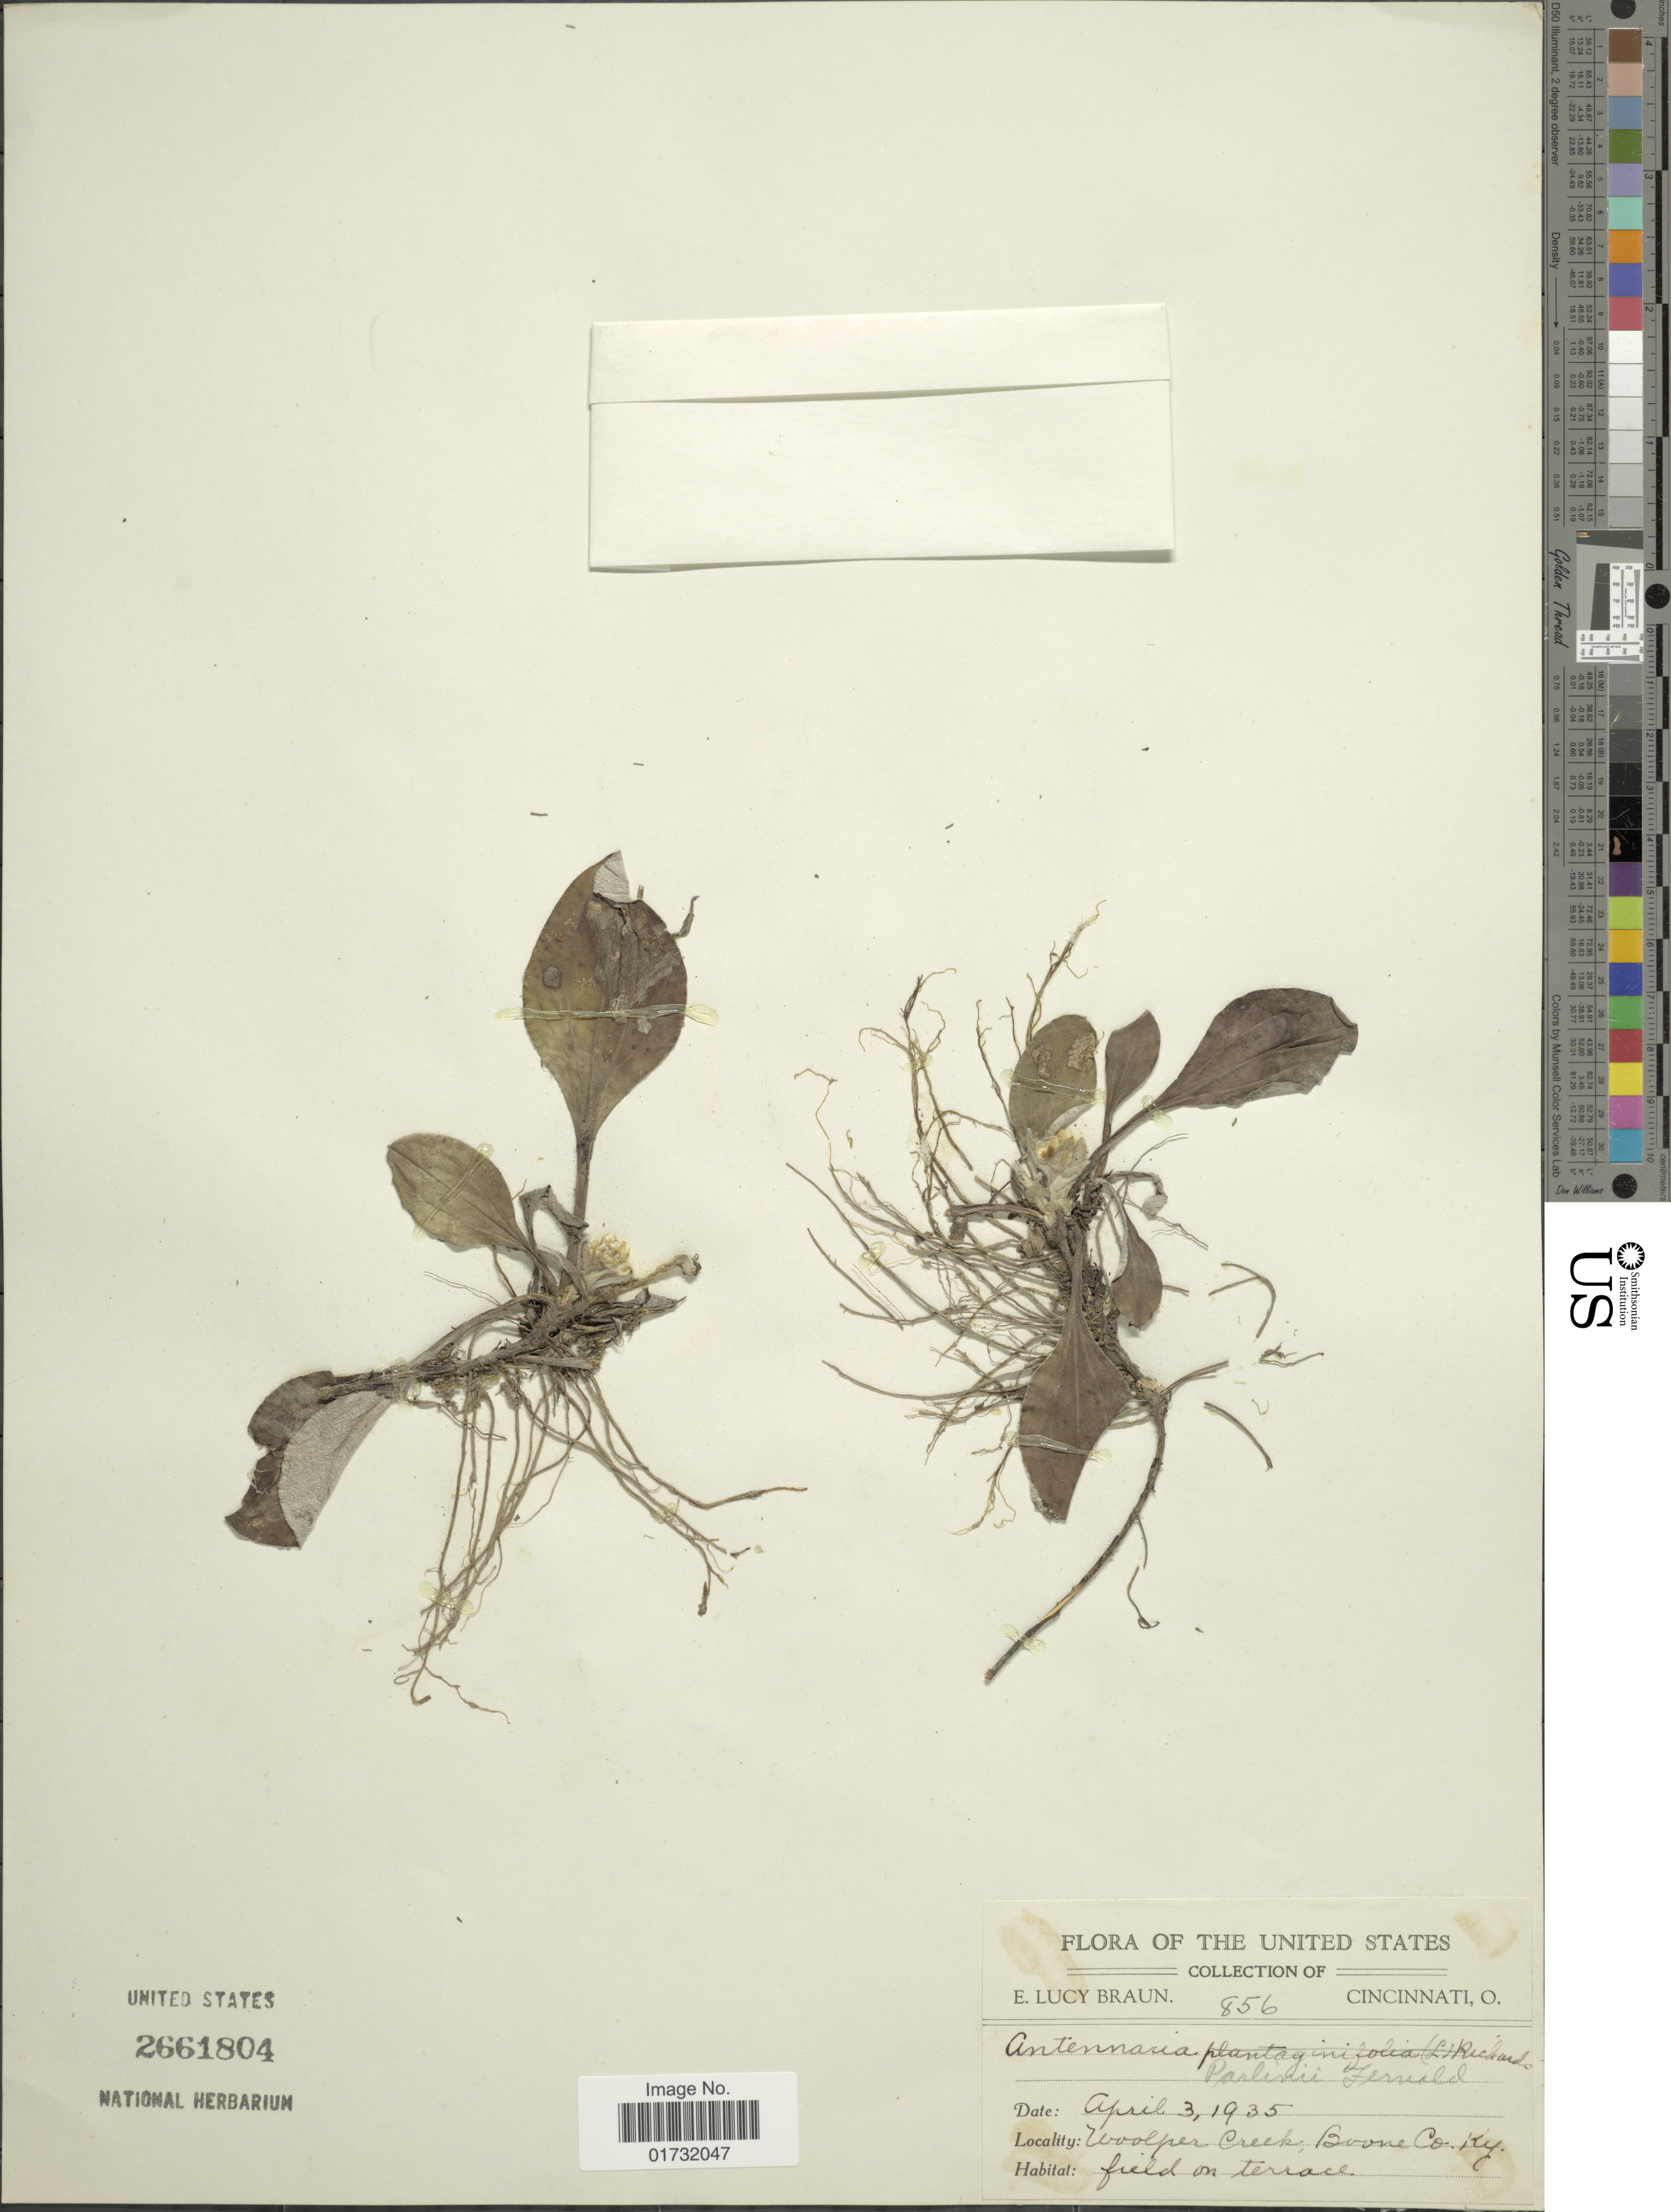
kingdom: Plantae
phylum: Tracheophyta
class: Magnoliopsida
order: Asterales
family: Asteraceae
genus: Antennaria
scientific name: Antennaria parlinii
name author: Fernald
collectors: E. L. Braun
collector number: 856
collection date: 1935-04-03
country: United States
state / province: Kentucky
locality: Woolper Creek, Boone Co.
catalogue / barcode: US 2661804